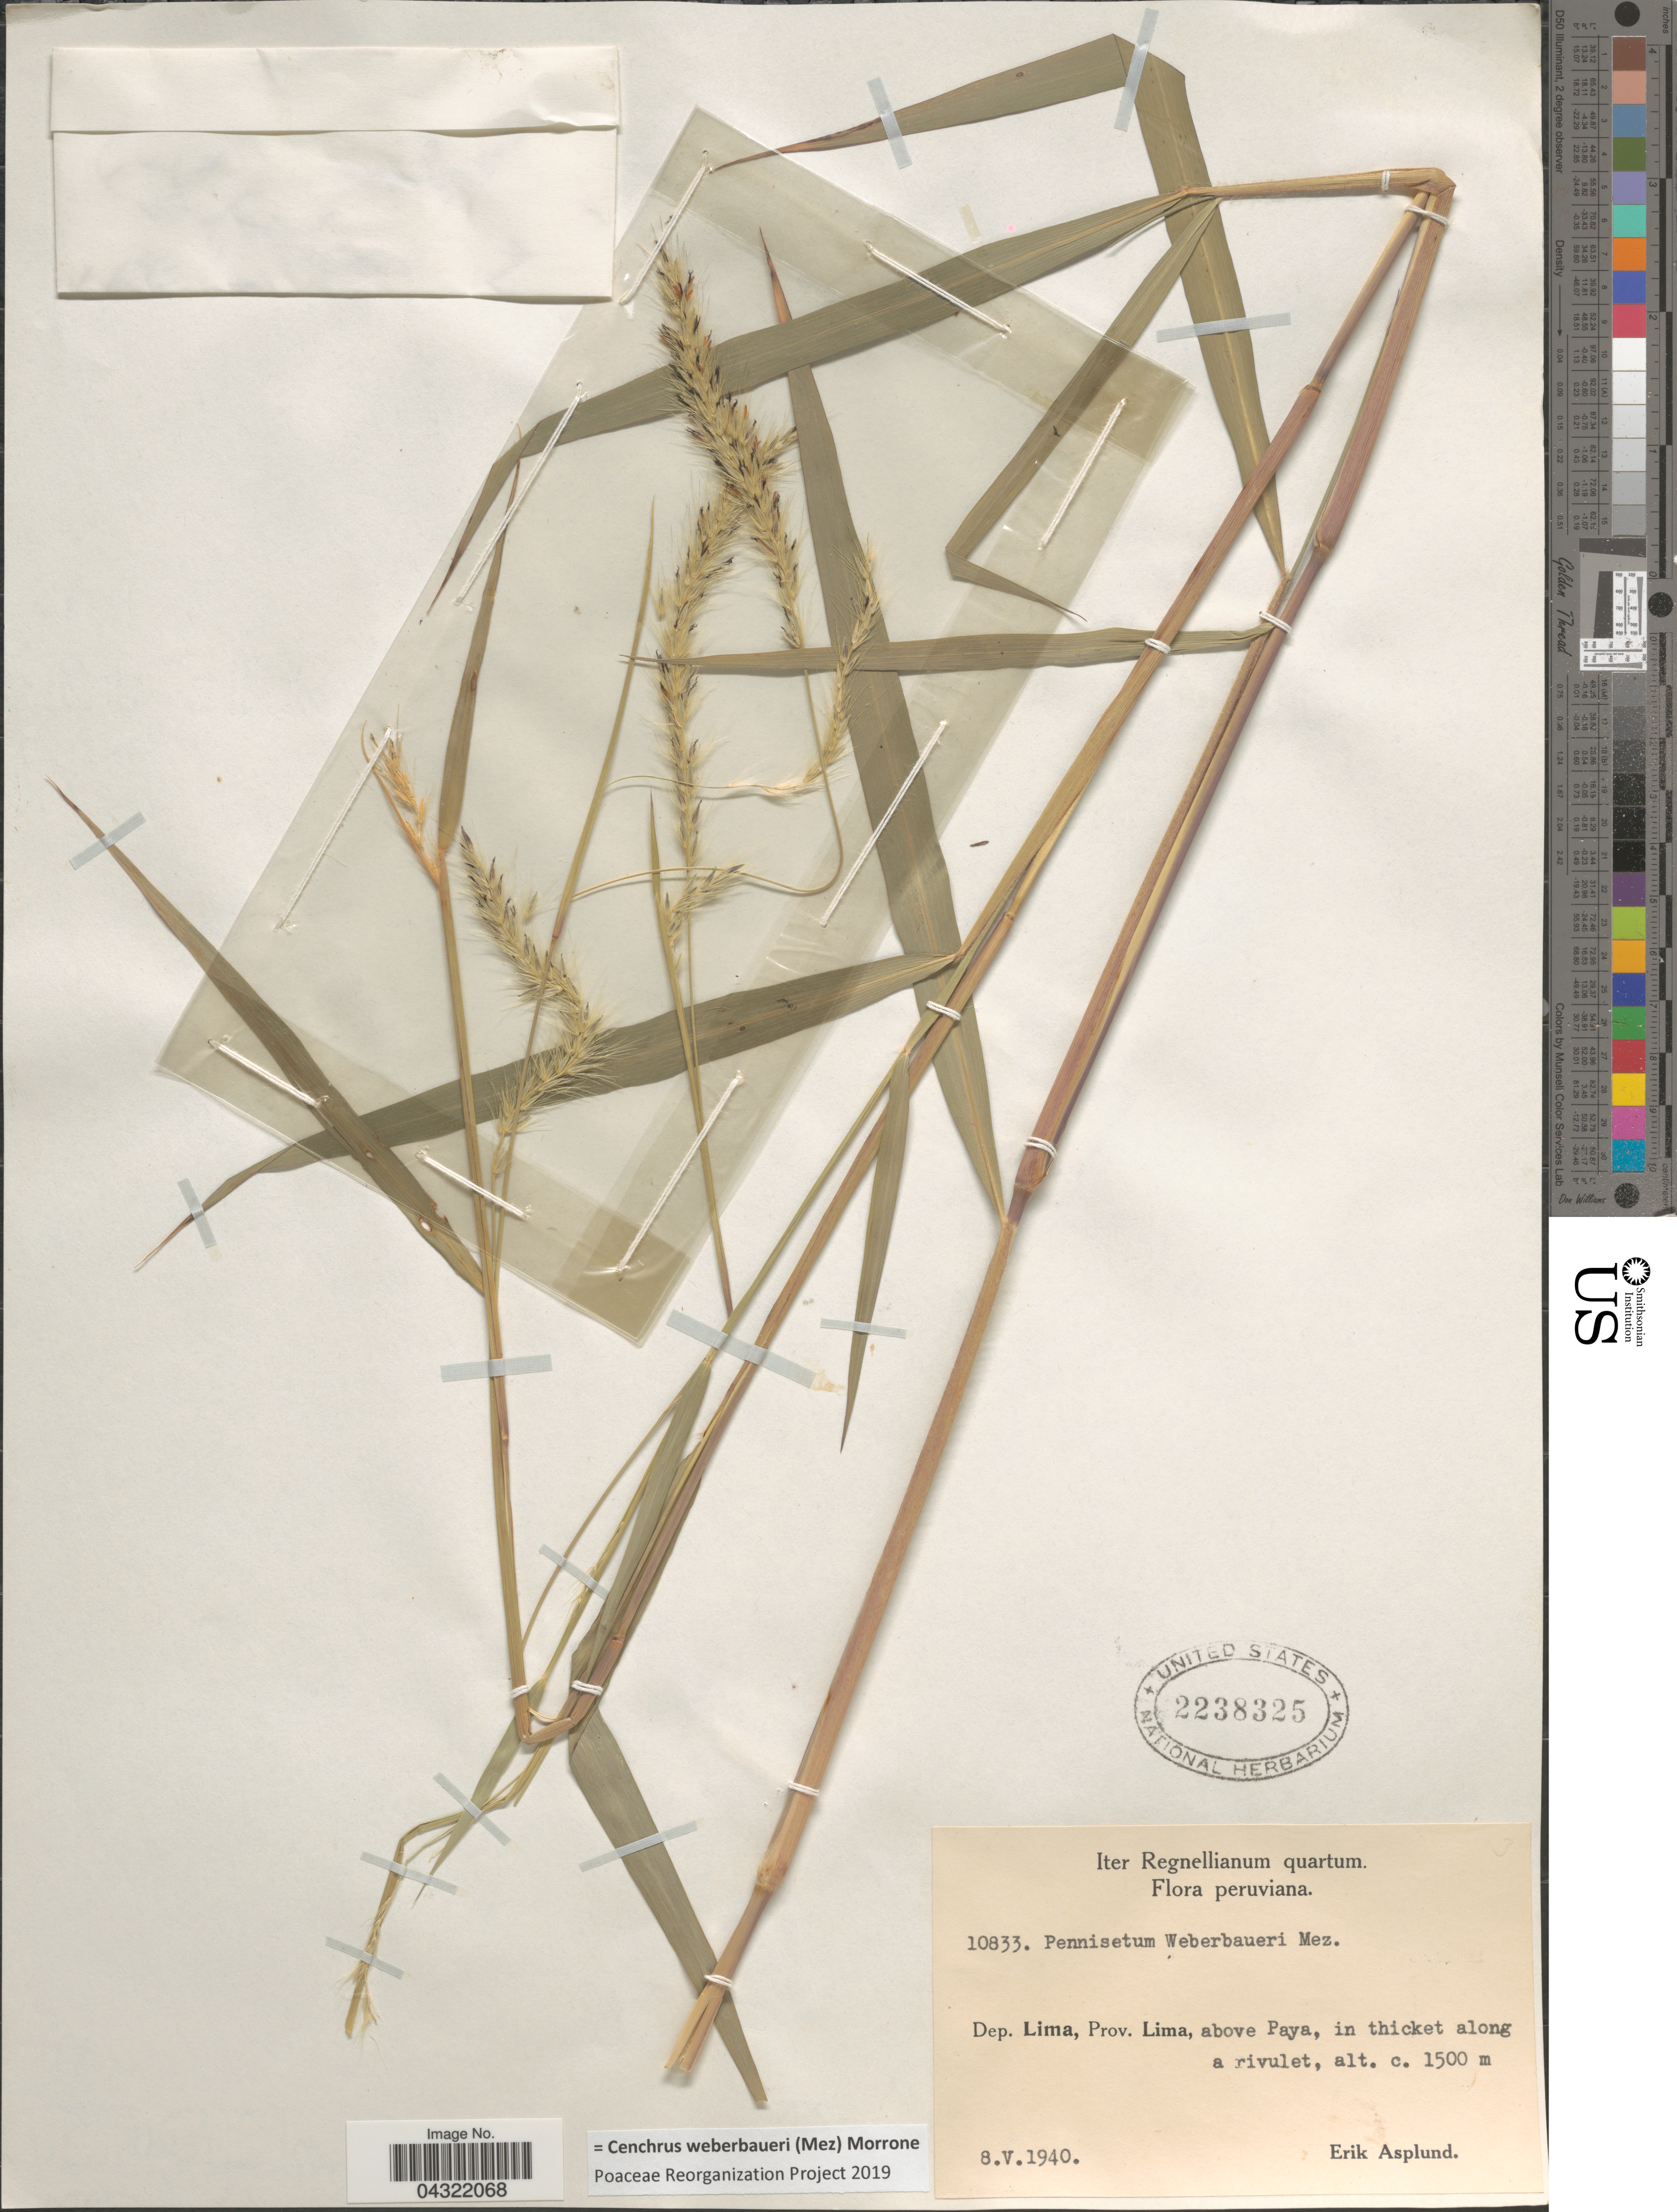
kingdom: Plantae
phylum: Tracheophyta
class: Liliopsida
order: Poales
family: Poaceae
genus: Cenchrus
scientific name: Cenchrus weberbaueri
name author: (Mez) Morrone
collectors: E. Asplund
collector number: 10833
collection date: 1940-05-08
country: Peru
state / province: Lima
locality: Iter Regnellianum quartum. Dep. Lima, Prov. Lima, above Paya, in thicket along a rivulet.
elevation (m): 1500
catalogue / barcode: US 2238325